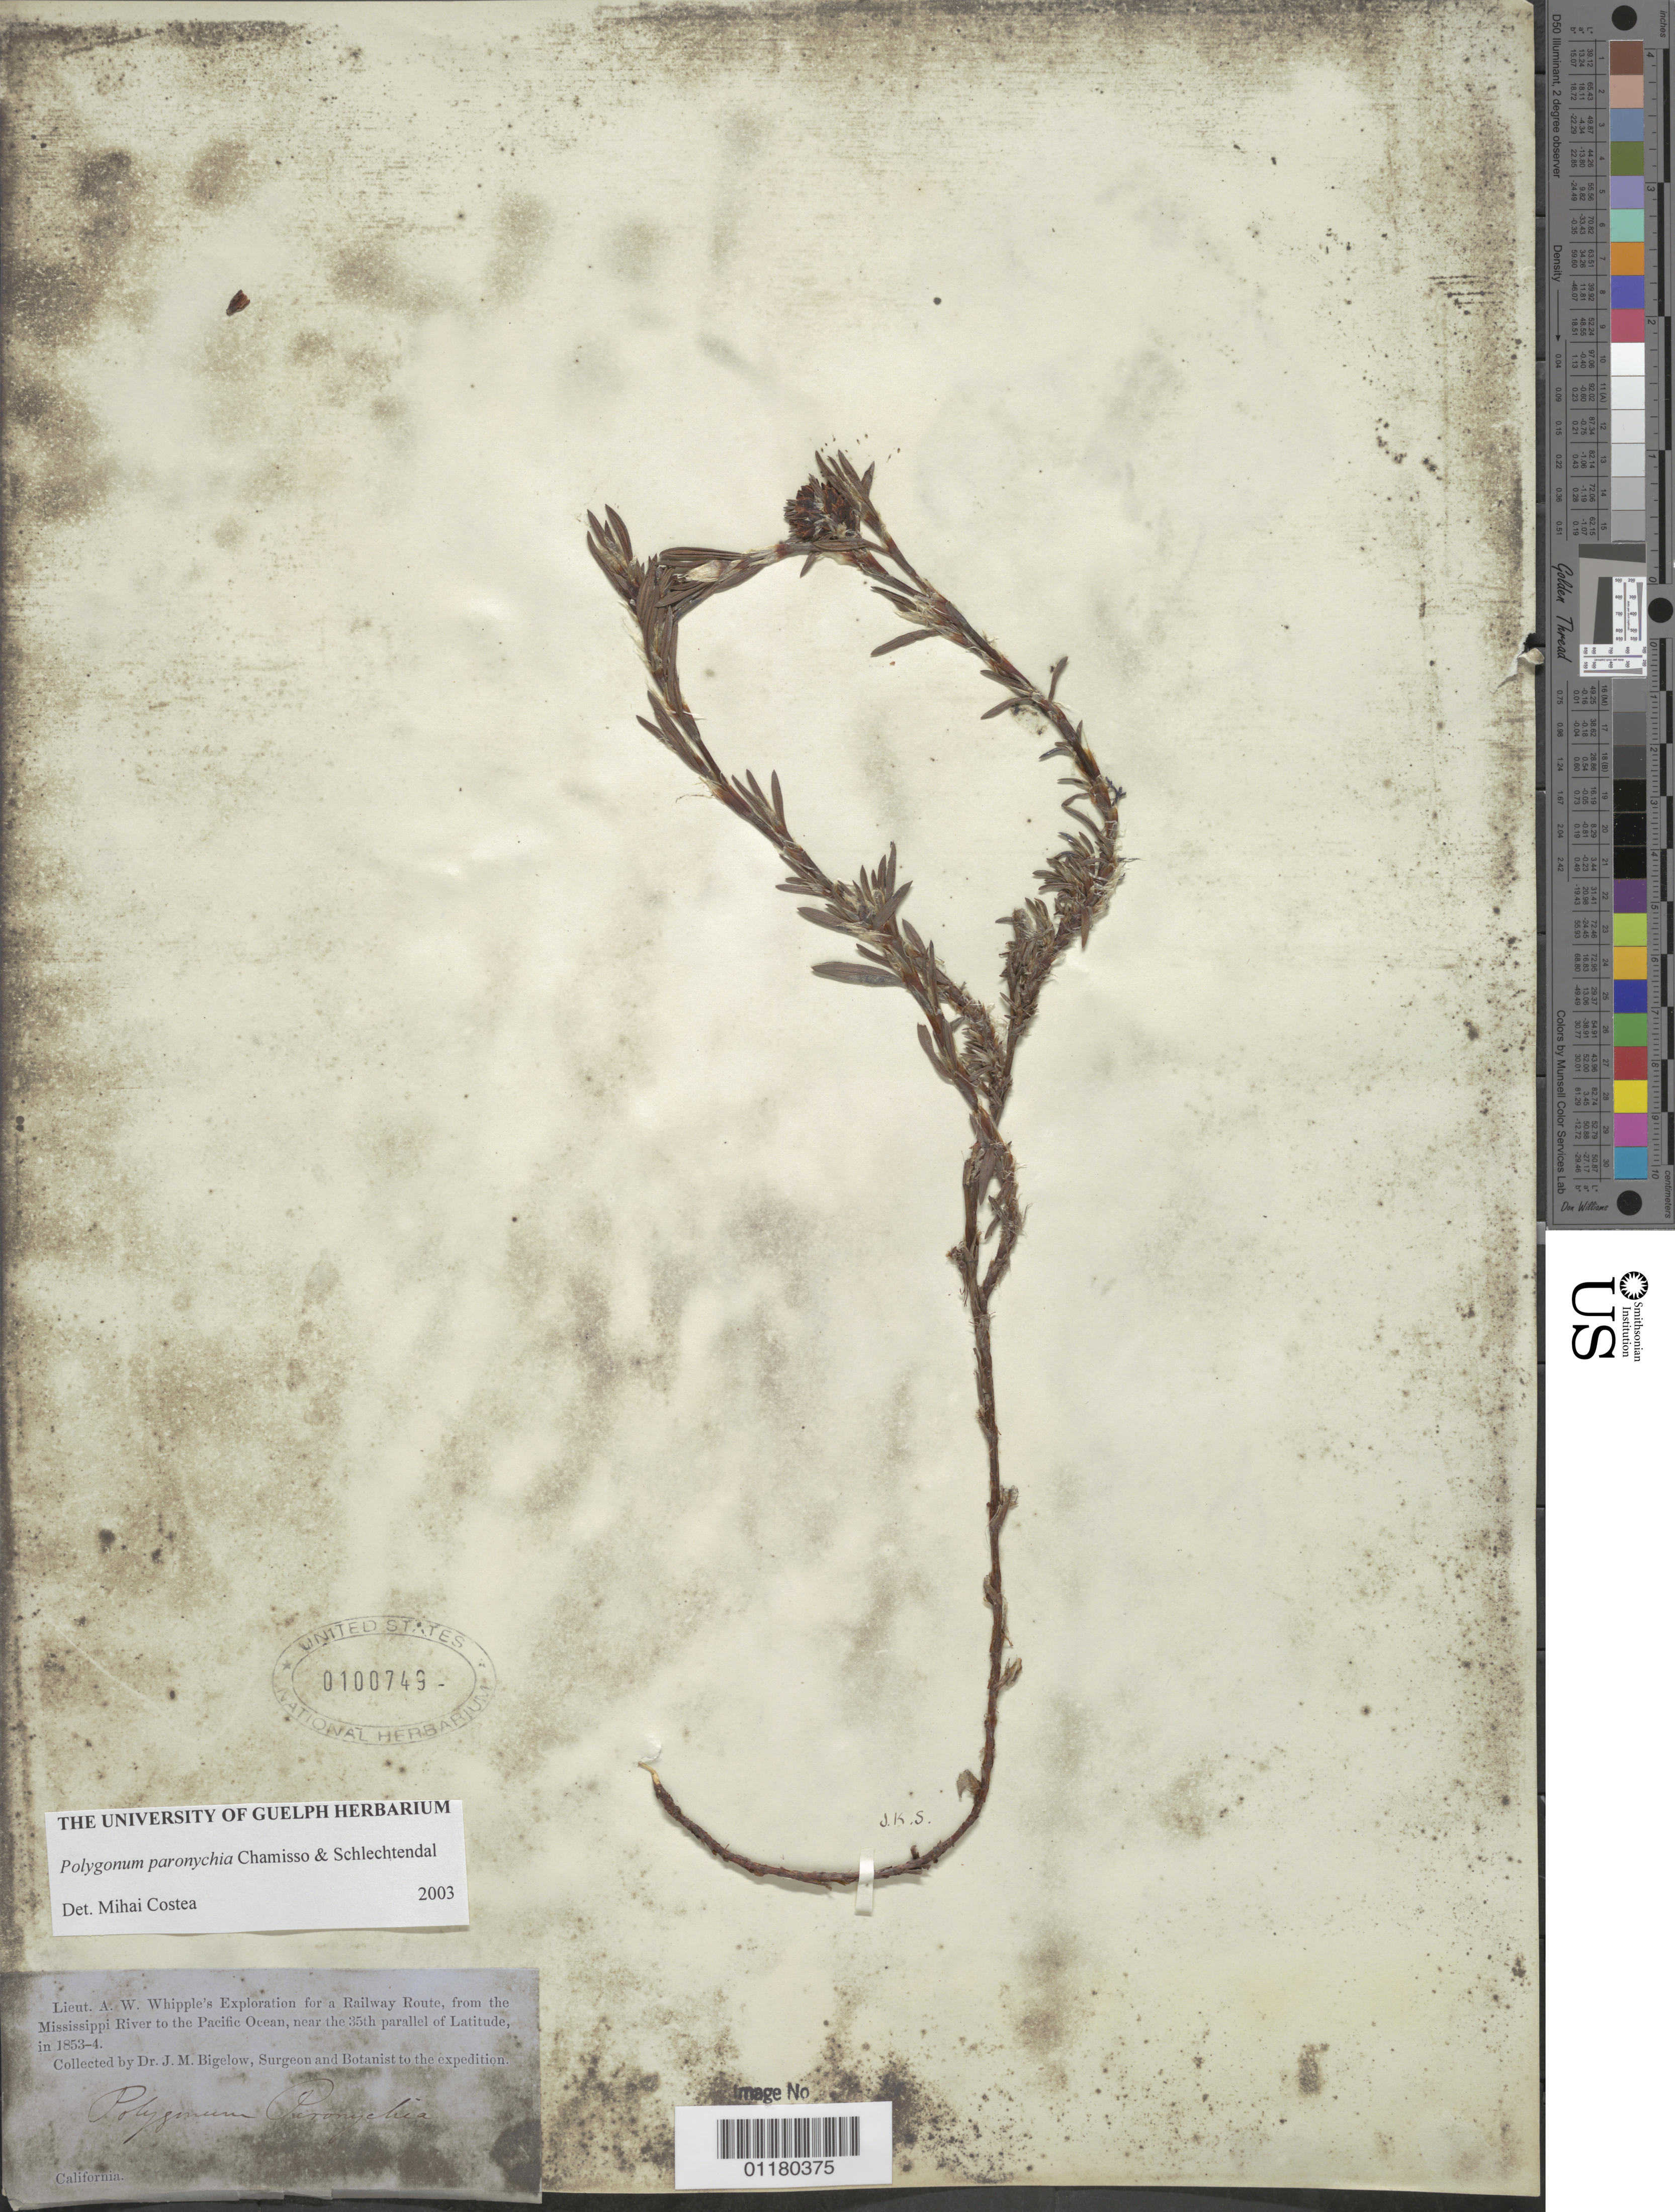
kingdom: Plantae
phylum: Tracheophyta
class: Magnoliopsida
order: Caryophyllales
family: Polygonaceae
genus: Polygonum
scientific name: Polygonum paronychia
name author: Cham. & Schltdl.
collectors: J. M. Bigelow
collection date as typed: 1853 to -- --- 1854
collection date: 1853/1854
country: United States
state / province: California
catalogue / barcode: US 100749